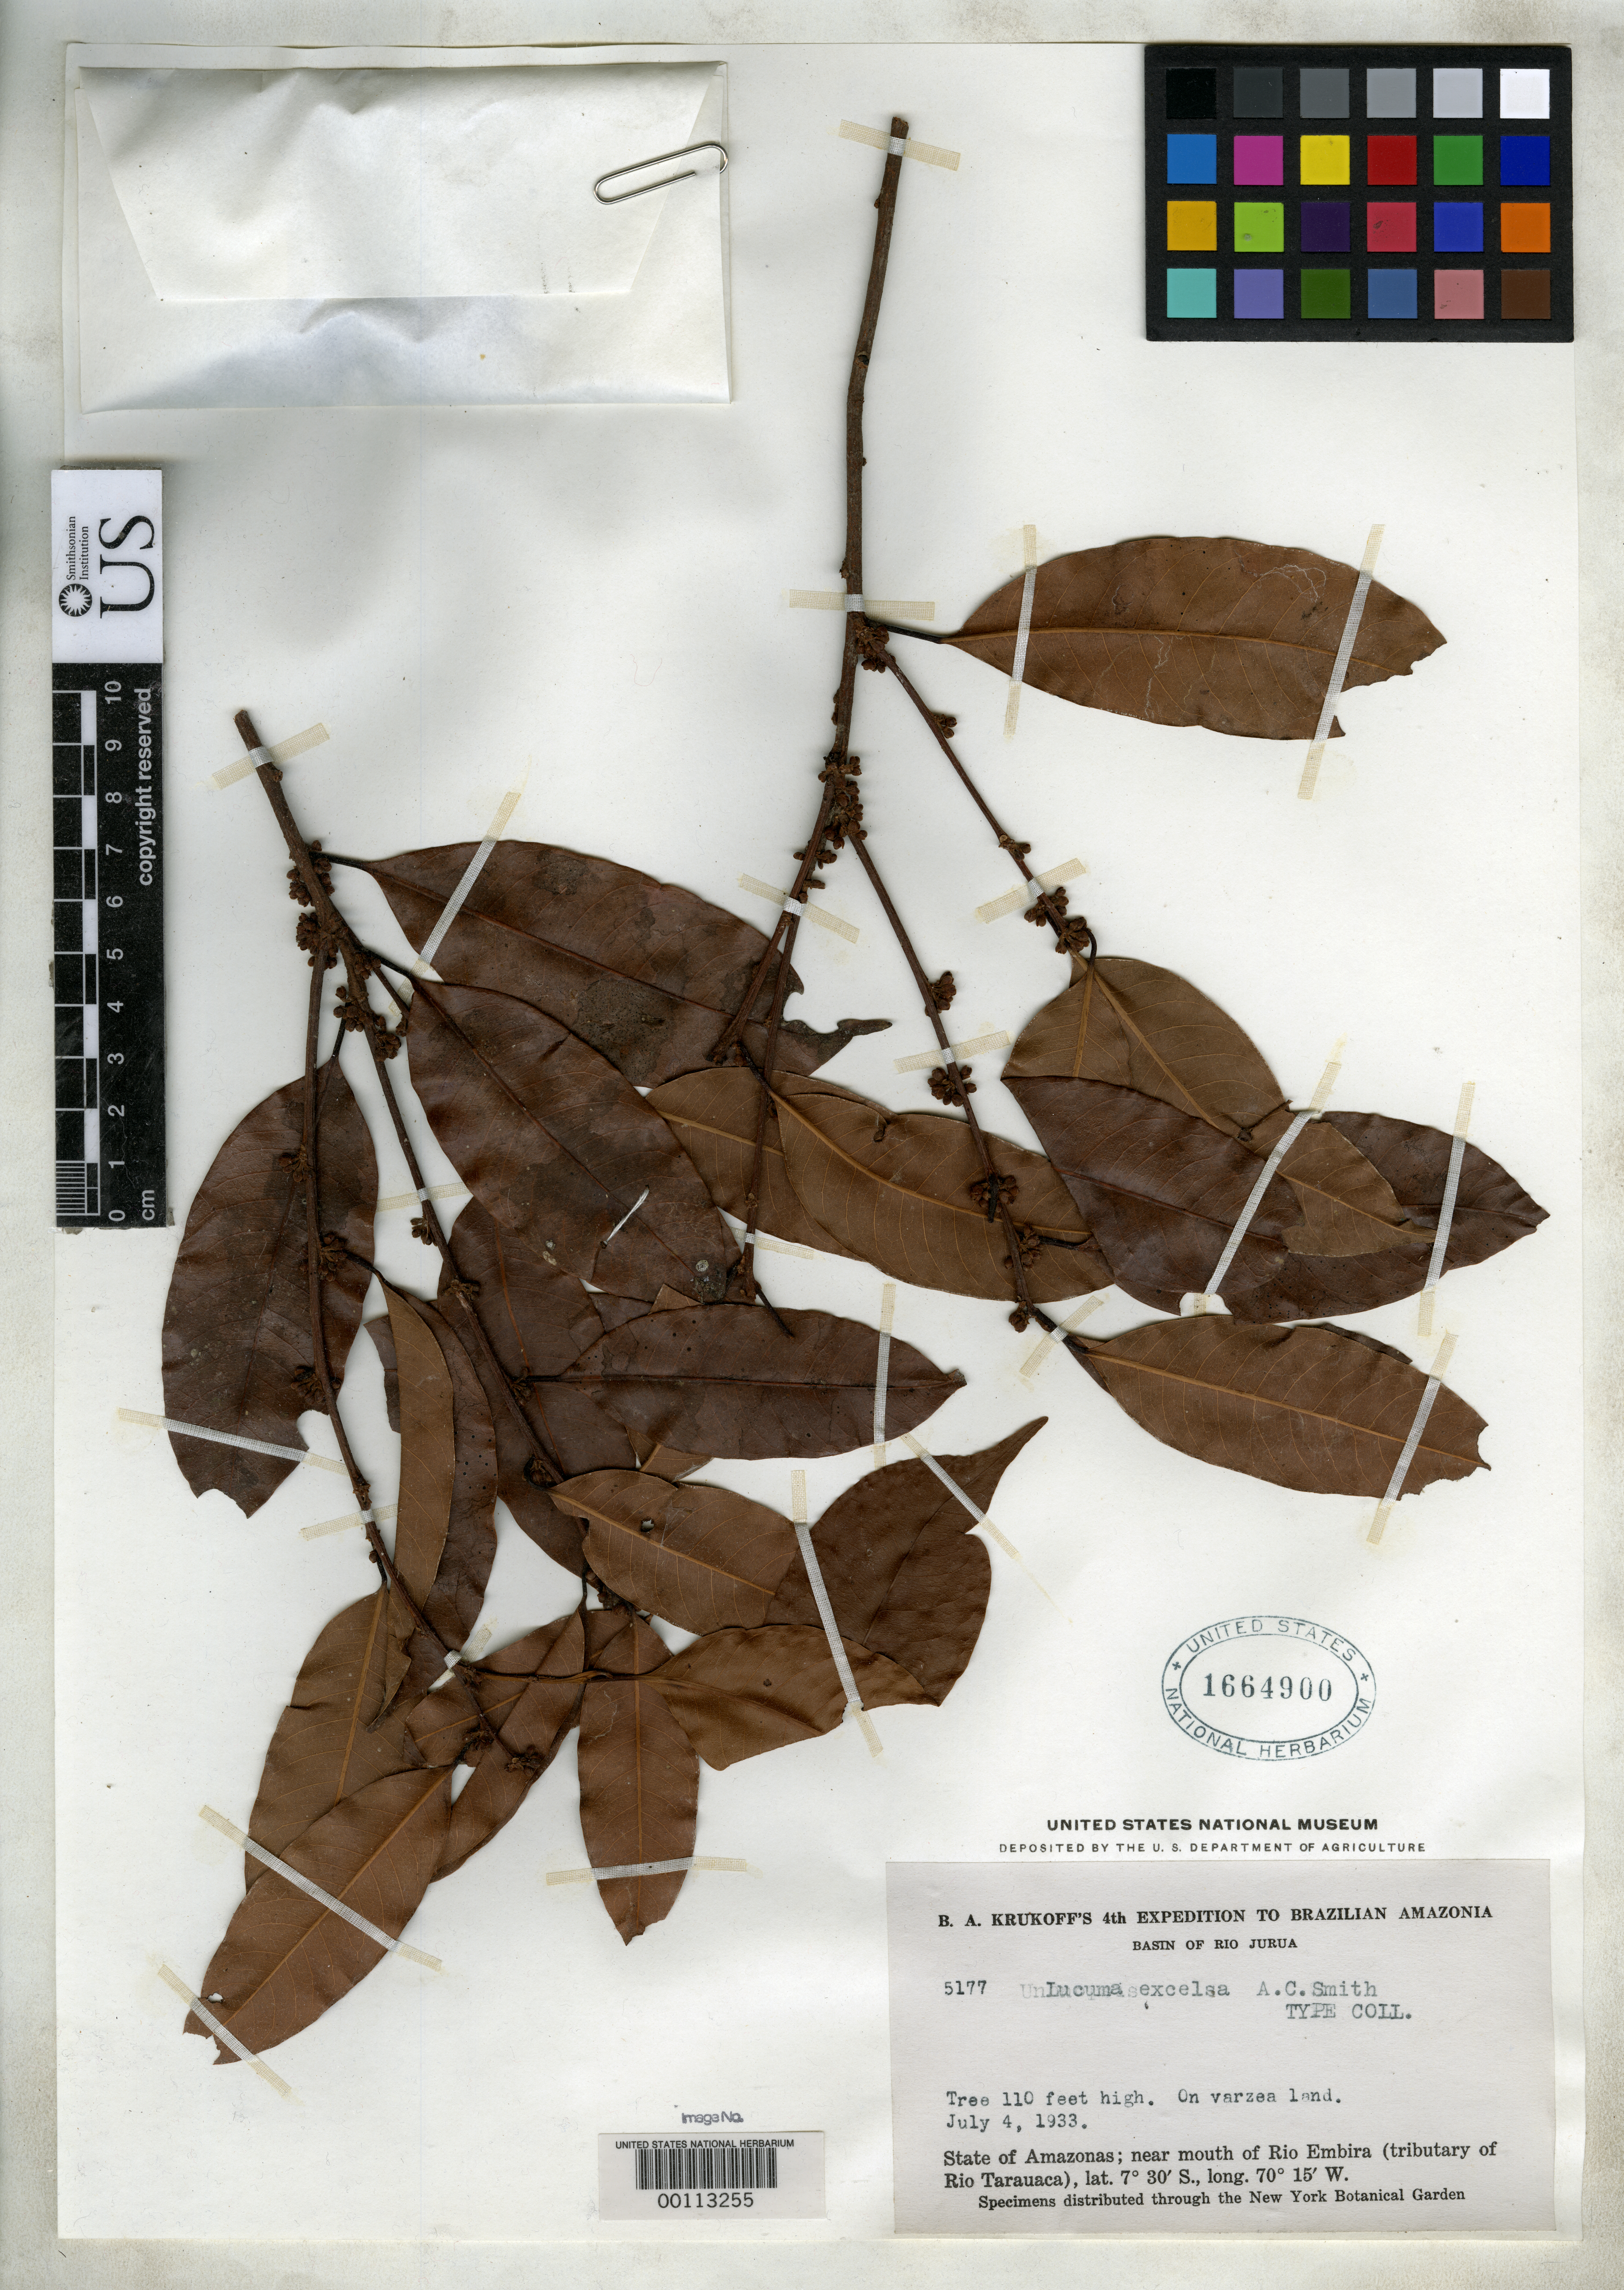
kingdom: Plantae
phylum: Tracheophyta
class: Magnoliopsida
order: Ericales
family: Sapotaceae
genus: Lucuma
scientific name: Lucuma excelsa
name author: A.C. Sm.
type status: Isotype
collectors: B. A. Krukoff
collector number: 5177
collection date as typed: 04 Jul 1933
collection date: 1933-07-04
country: Brazil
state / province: Amazonas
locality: Near mouth of Rio Embira.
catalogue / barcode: US 1664900